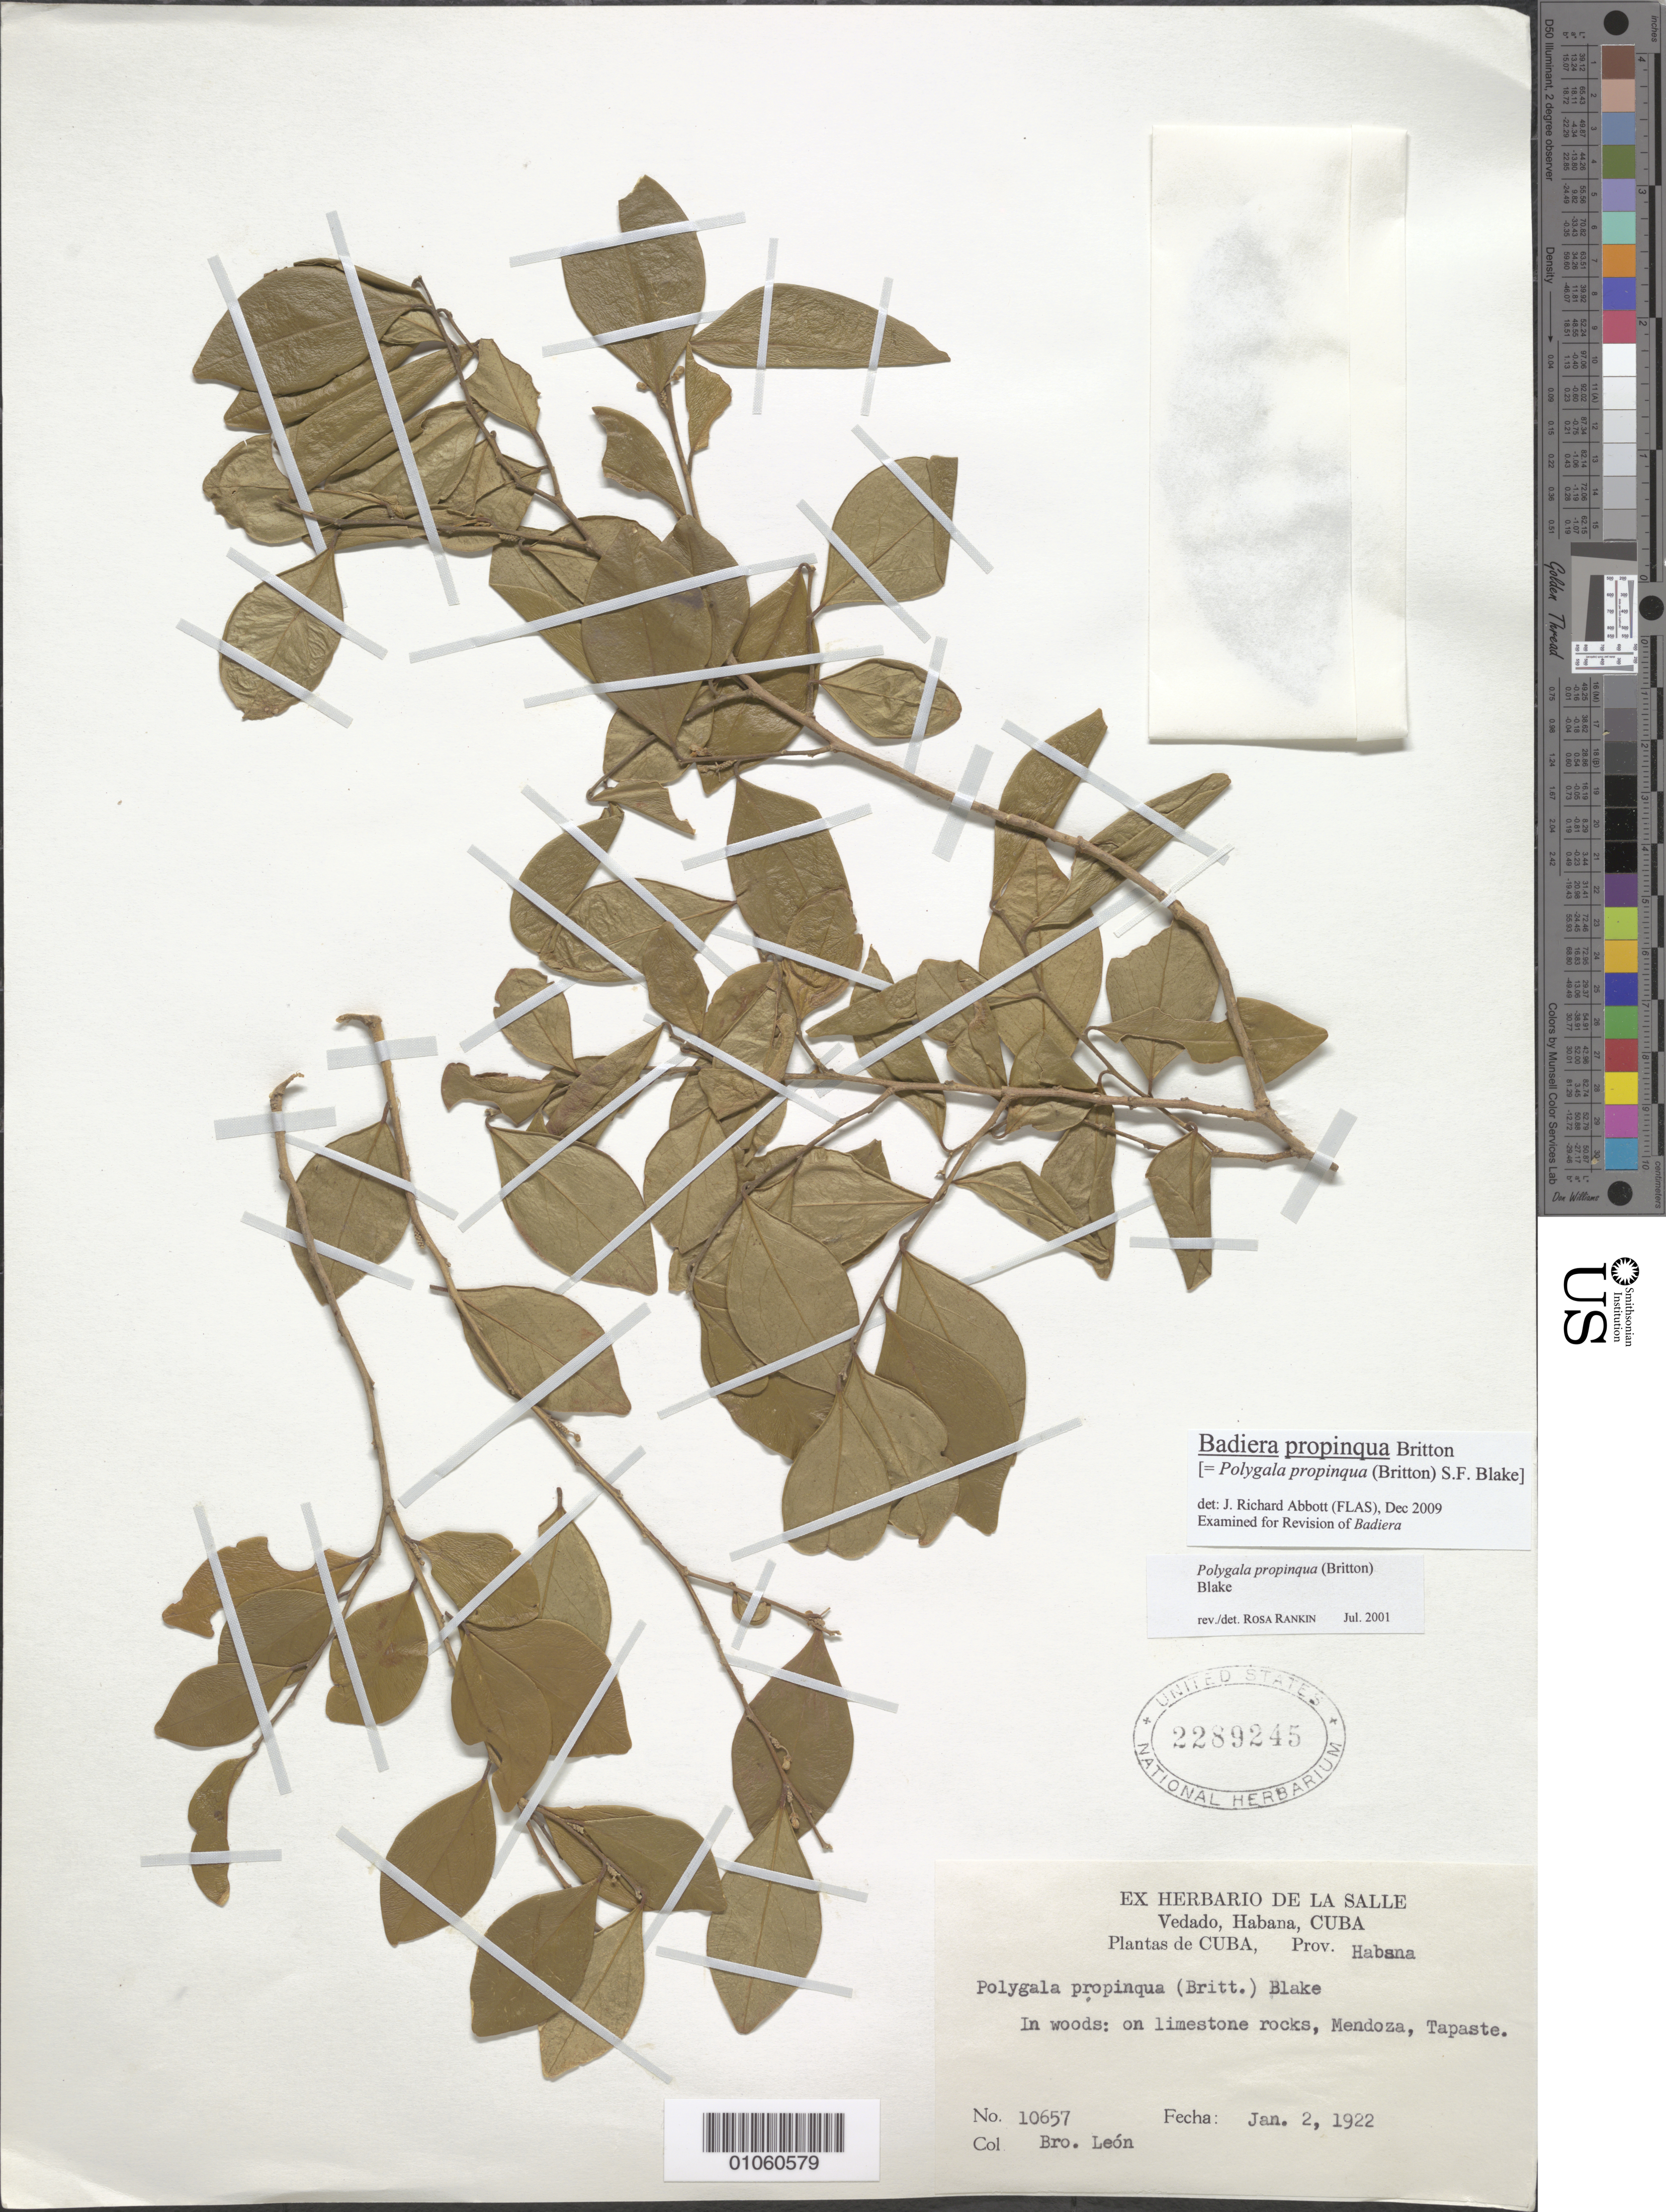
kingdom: Plantae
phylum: Tracheophyta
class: Magnoliopsida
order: Fabales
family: Polygalaceae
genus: Badiera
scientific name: Badiera propinqua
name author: Britton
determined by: Abbott, J. R., (FLAS)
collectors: Bro. León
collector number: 10657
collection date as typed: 02 Jan 1922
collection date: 1922-01-02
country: Cuba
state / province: La Habana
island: Cuba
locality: Mendoza, Tapaste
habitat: In woods, on limestone rocks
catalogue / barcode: US 2289245